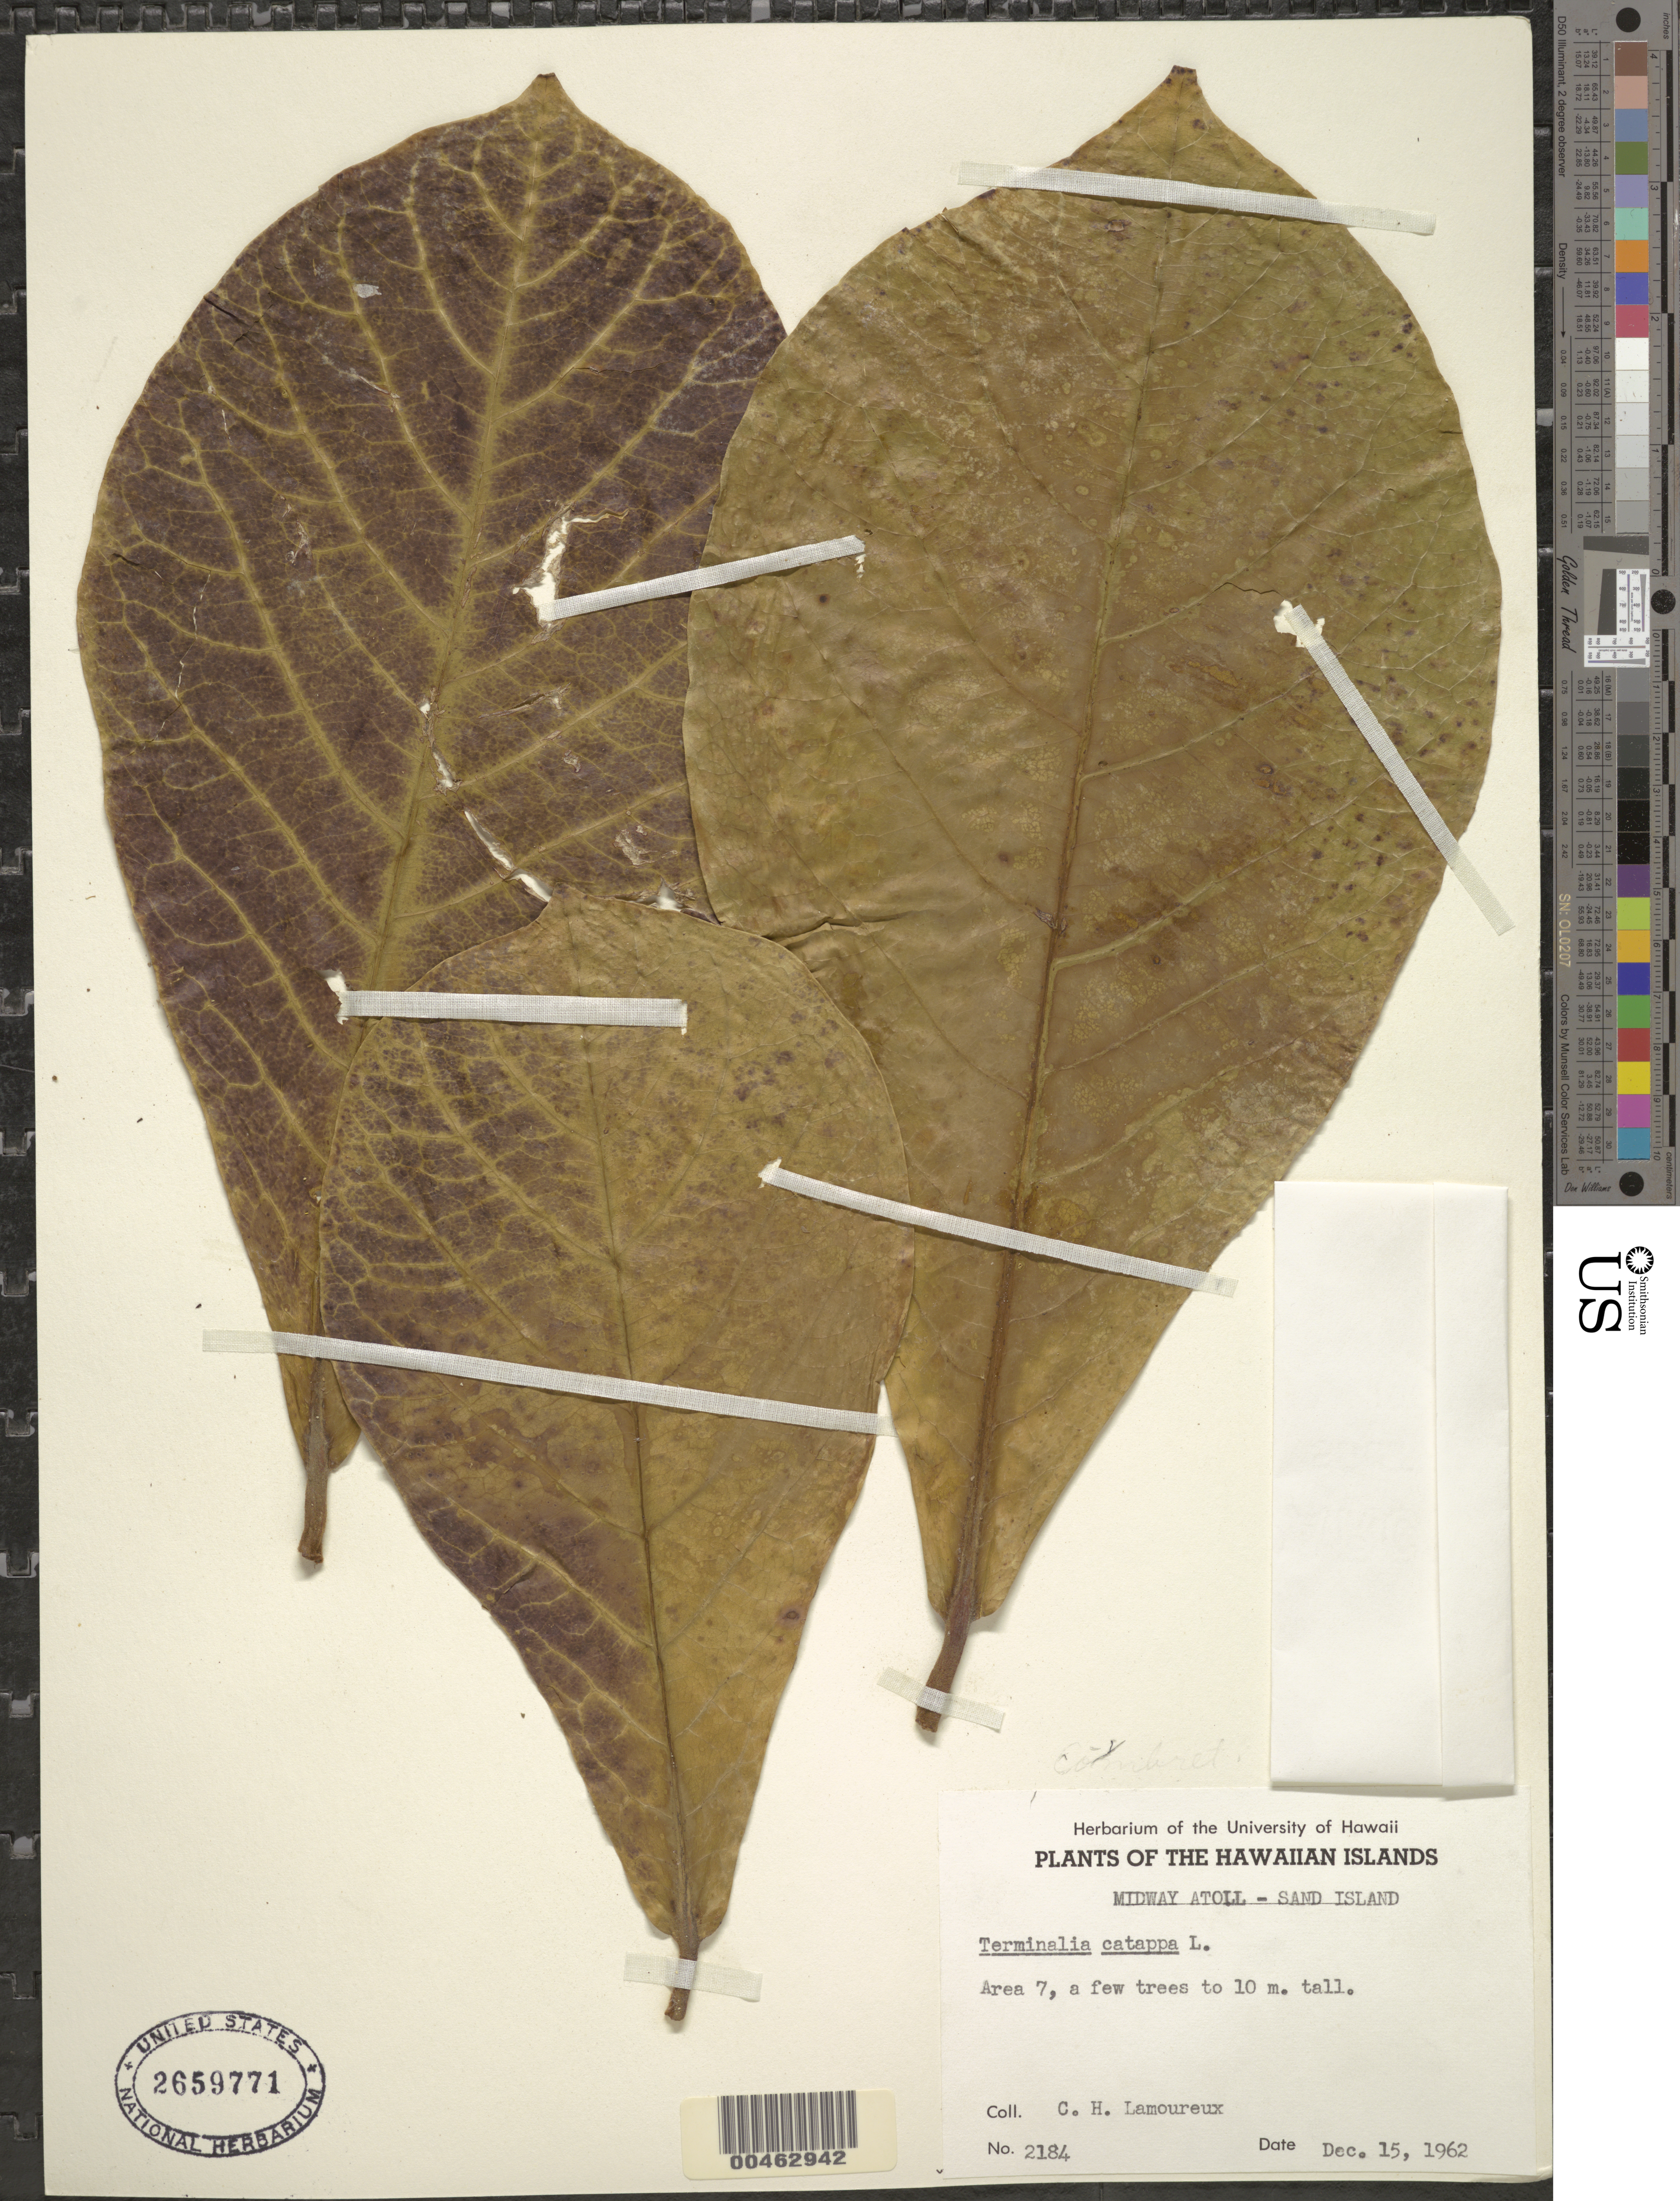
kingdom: Plantae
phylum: Tracheophyta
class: Magnoliopsida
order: Myrtales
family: Combretaceae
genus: Terminalia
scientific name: Terminalia catappa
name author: L.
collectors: C. H. Lamoureux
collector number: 2184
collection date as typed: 15 Dec 1962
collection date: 1962-12-15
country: U.S. Administered Pacific Islands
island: Midway Atoll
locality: Area 7, Sand Islet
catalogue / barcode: US 2659771